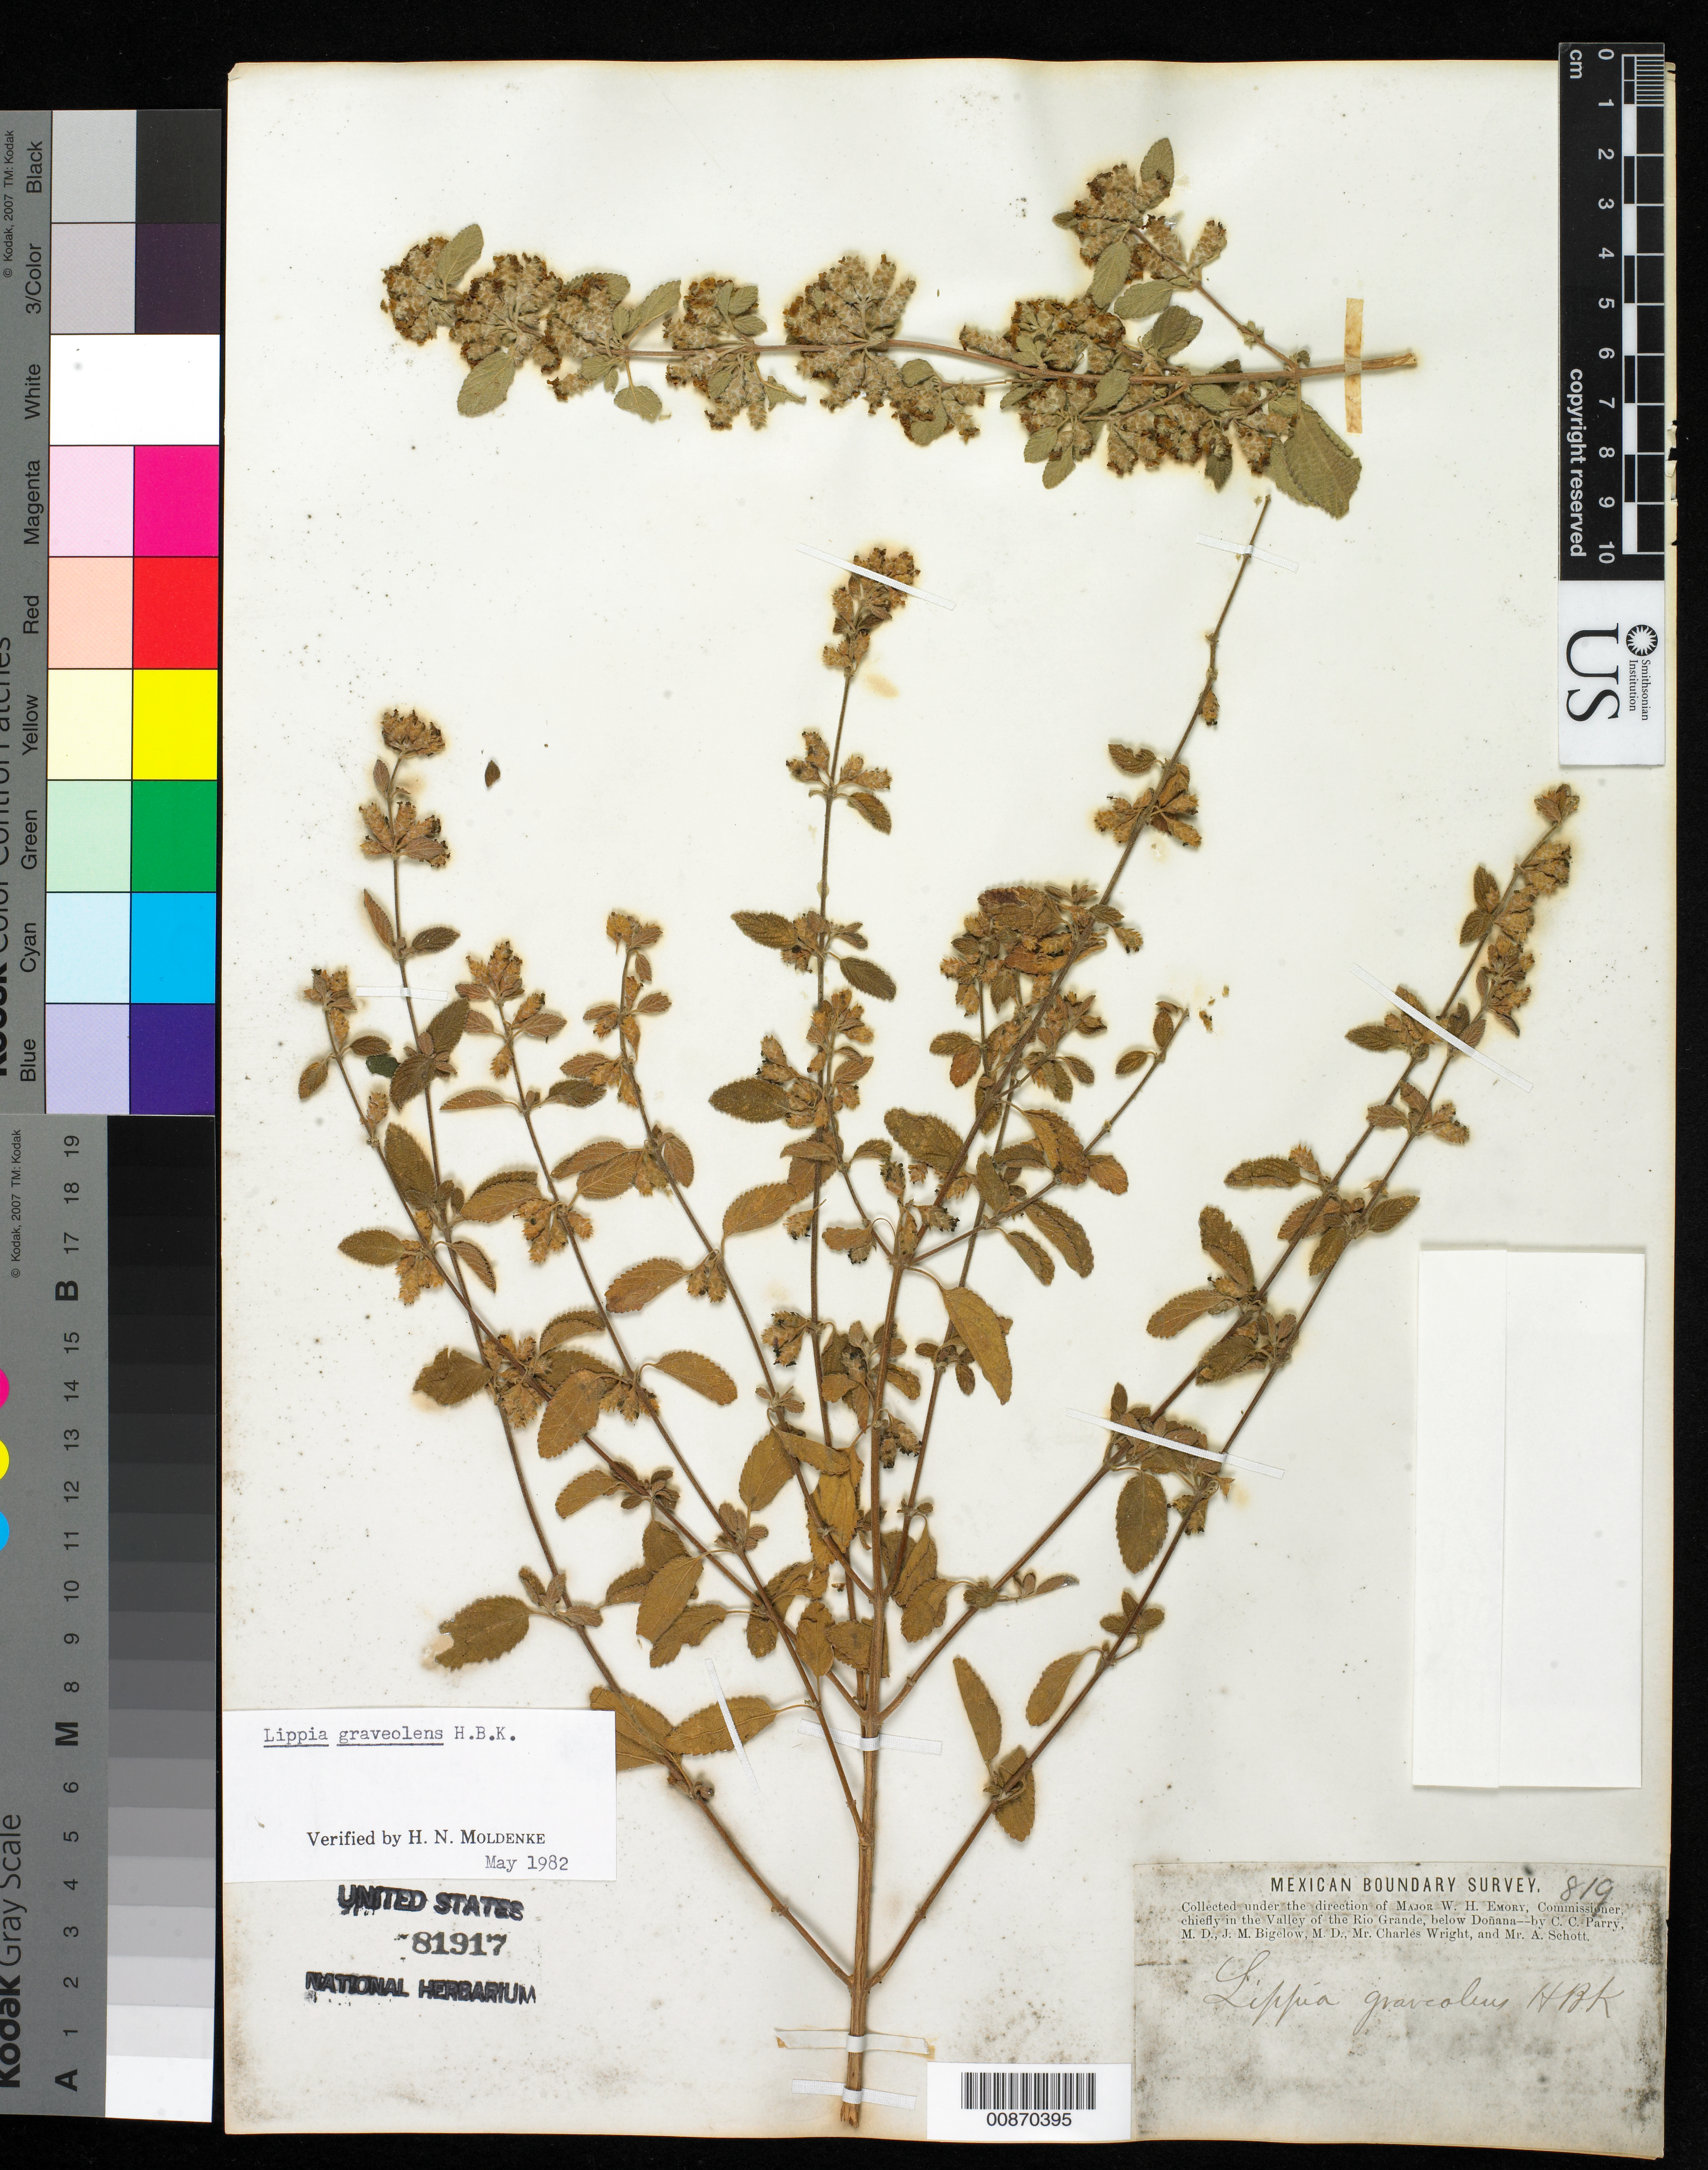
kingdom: Plantae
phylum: Tracheophyta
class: Magnoliopsida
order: Lamiales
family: Verbenaceae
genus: Lippia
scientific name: Lippia graveolens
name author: Kunth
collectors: C. C. Parry, J. M. Bigelow, C. Wright & A. C. V. Schott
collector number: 819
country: United States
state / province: New Mexico / Texas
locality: Valley of the Rio Grande, below Doñana.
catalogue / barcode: US 81917